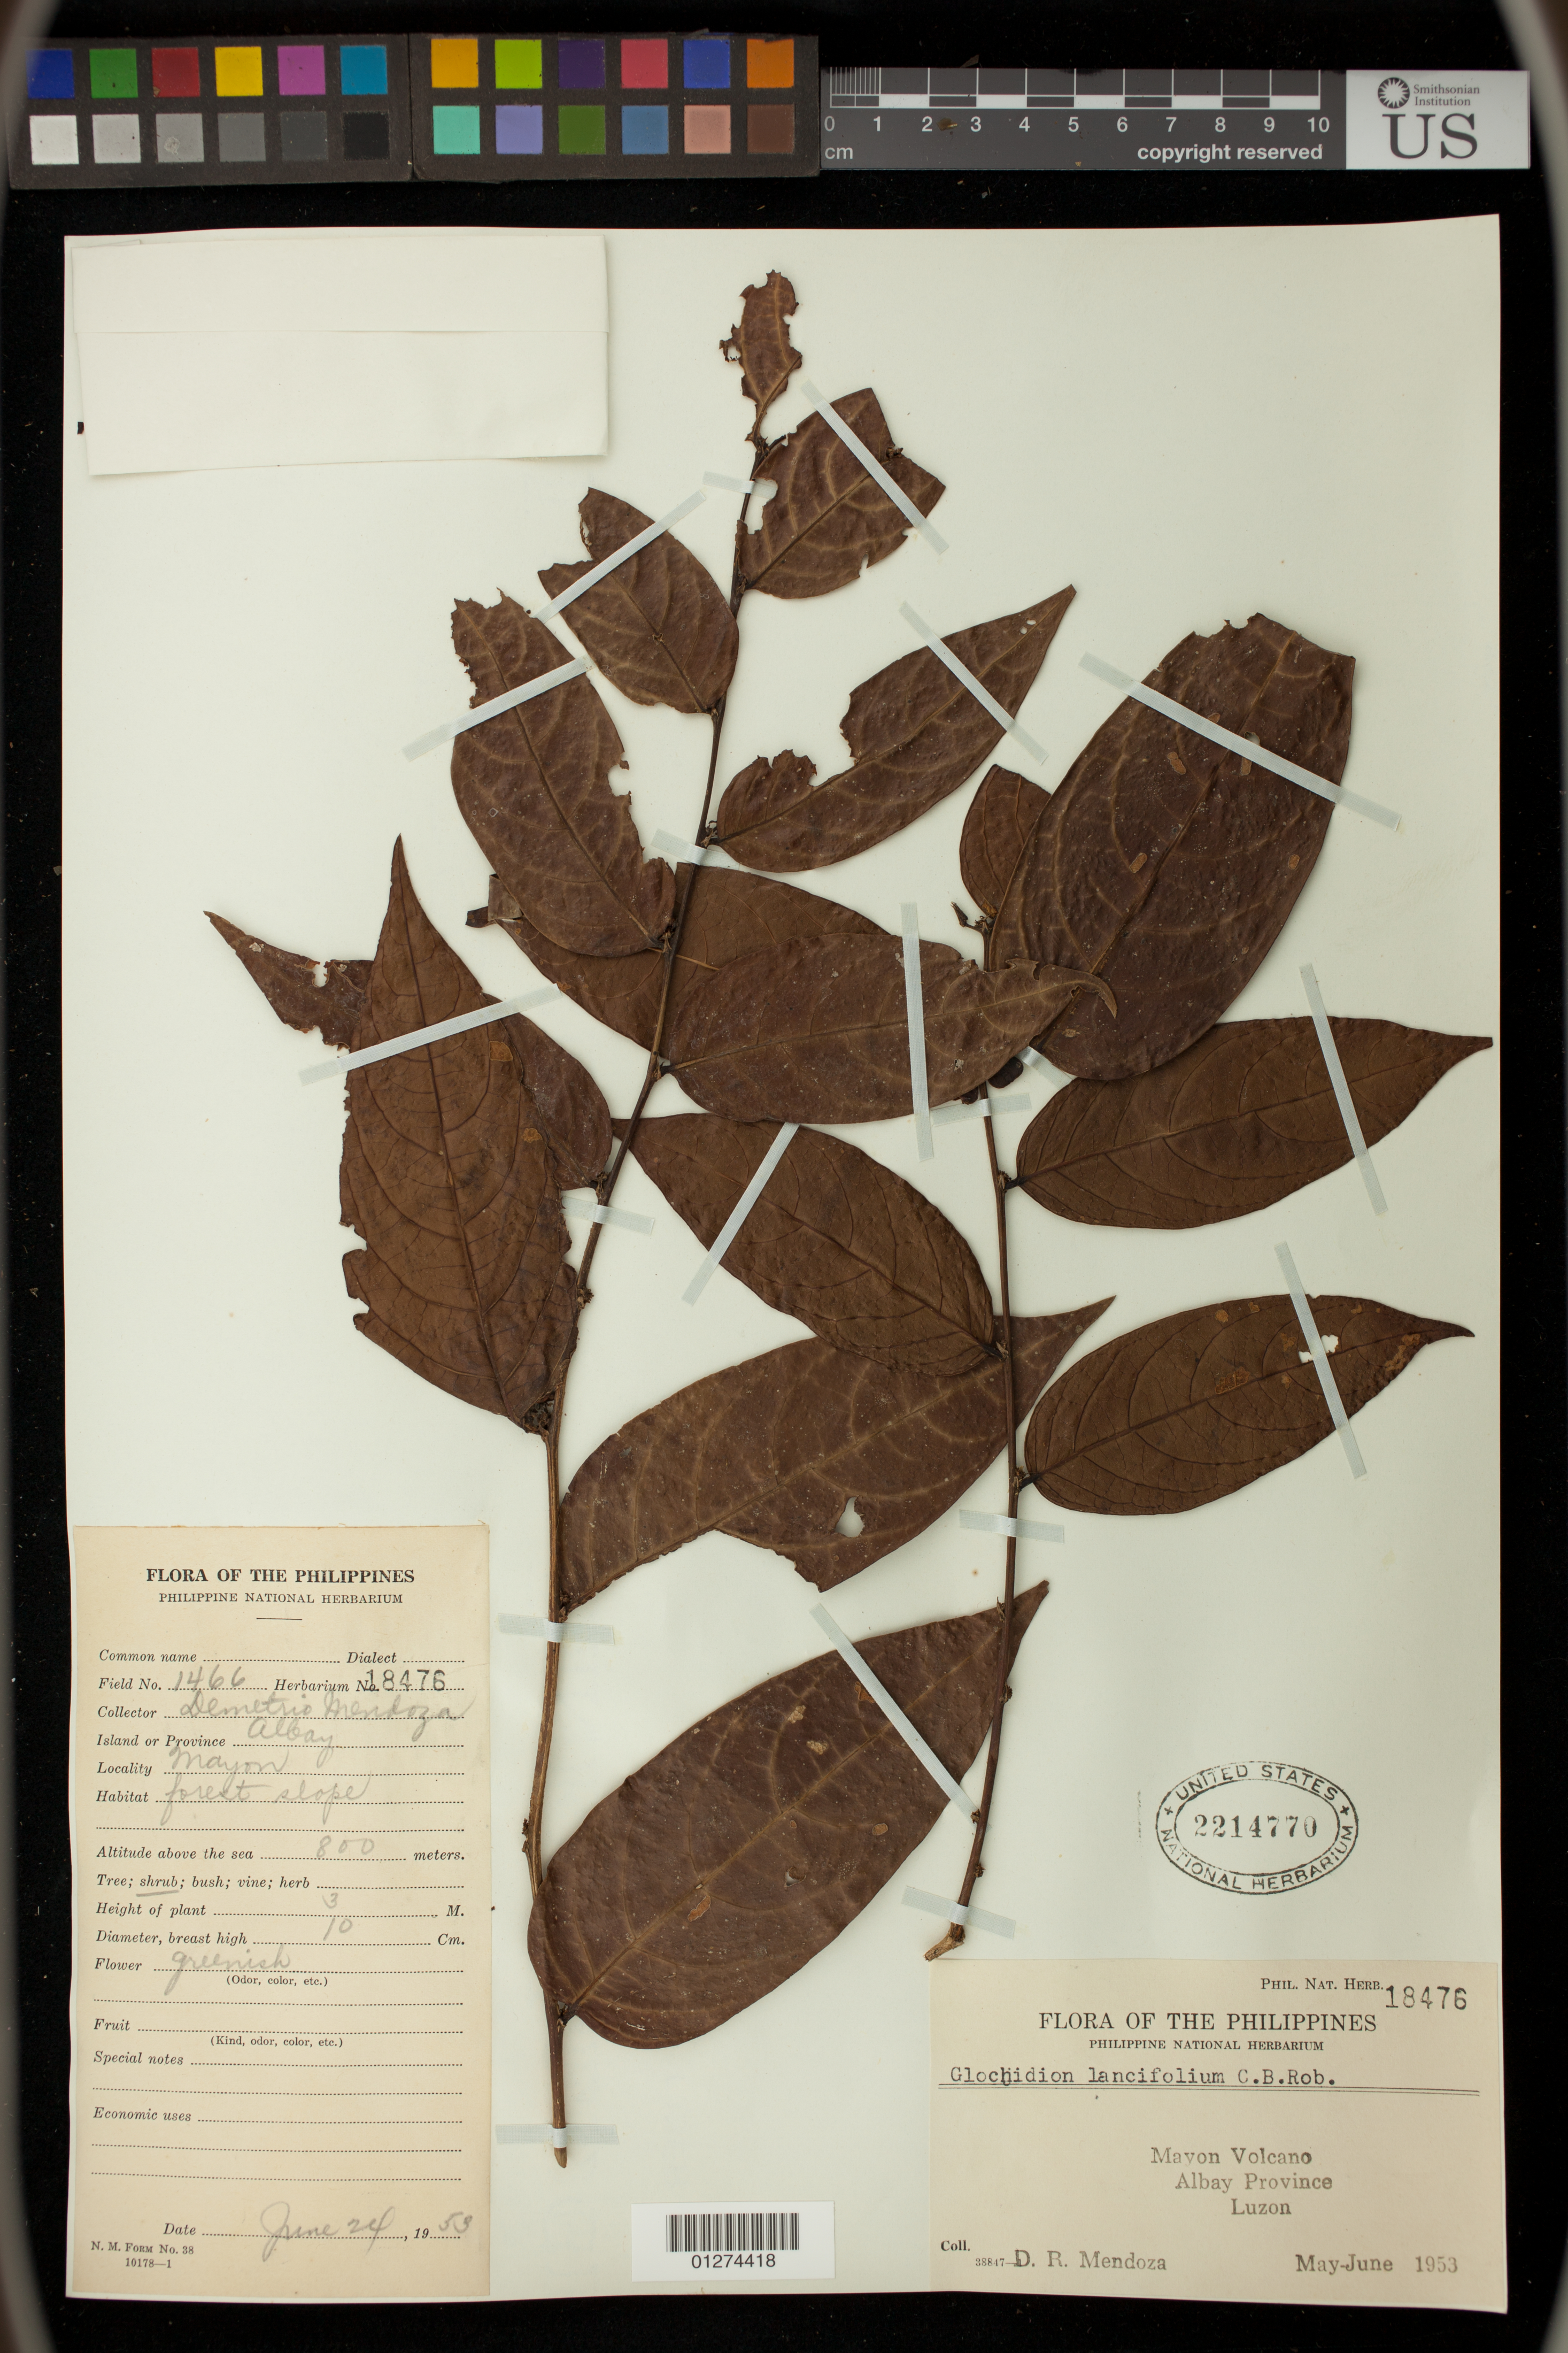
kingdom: Plantae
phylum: Tracheophyta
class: Magnoliopsida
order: Malpighiales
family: Phyllanthaceae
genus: Glochidion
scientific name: Glochidion lancifolium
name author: C.B. Rob.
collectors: D. Mendoza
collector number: Phil. Nat. Herb. 18476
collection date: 1953-05/1953-06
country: Philippines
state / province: Bicol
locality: Mayon Volcano, Albay Province, Luzon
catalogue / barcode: US 2214770